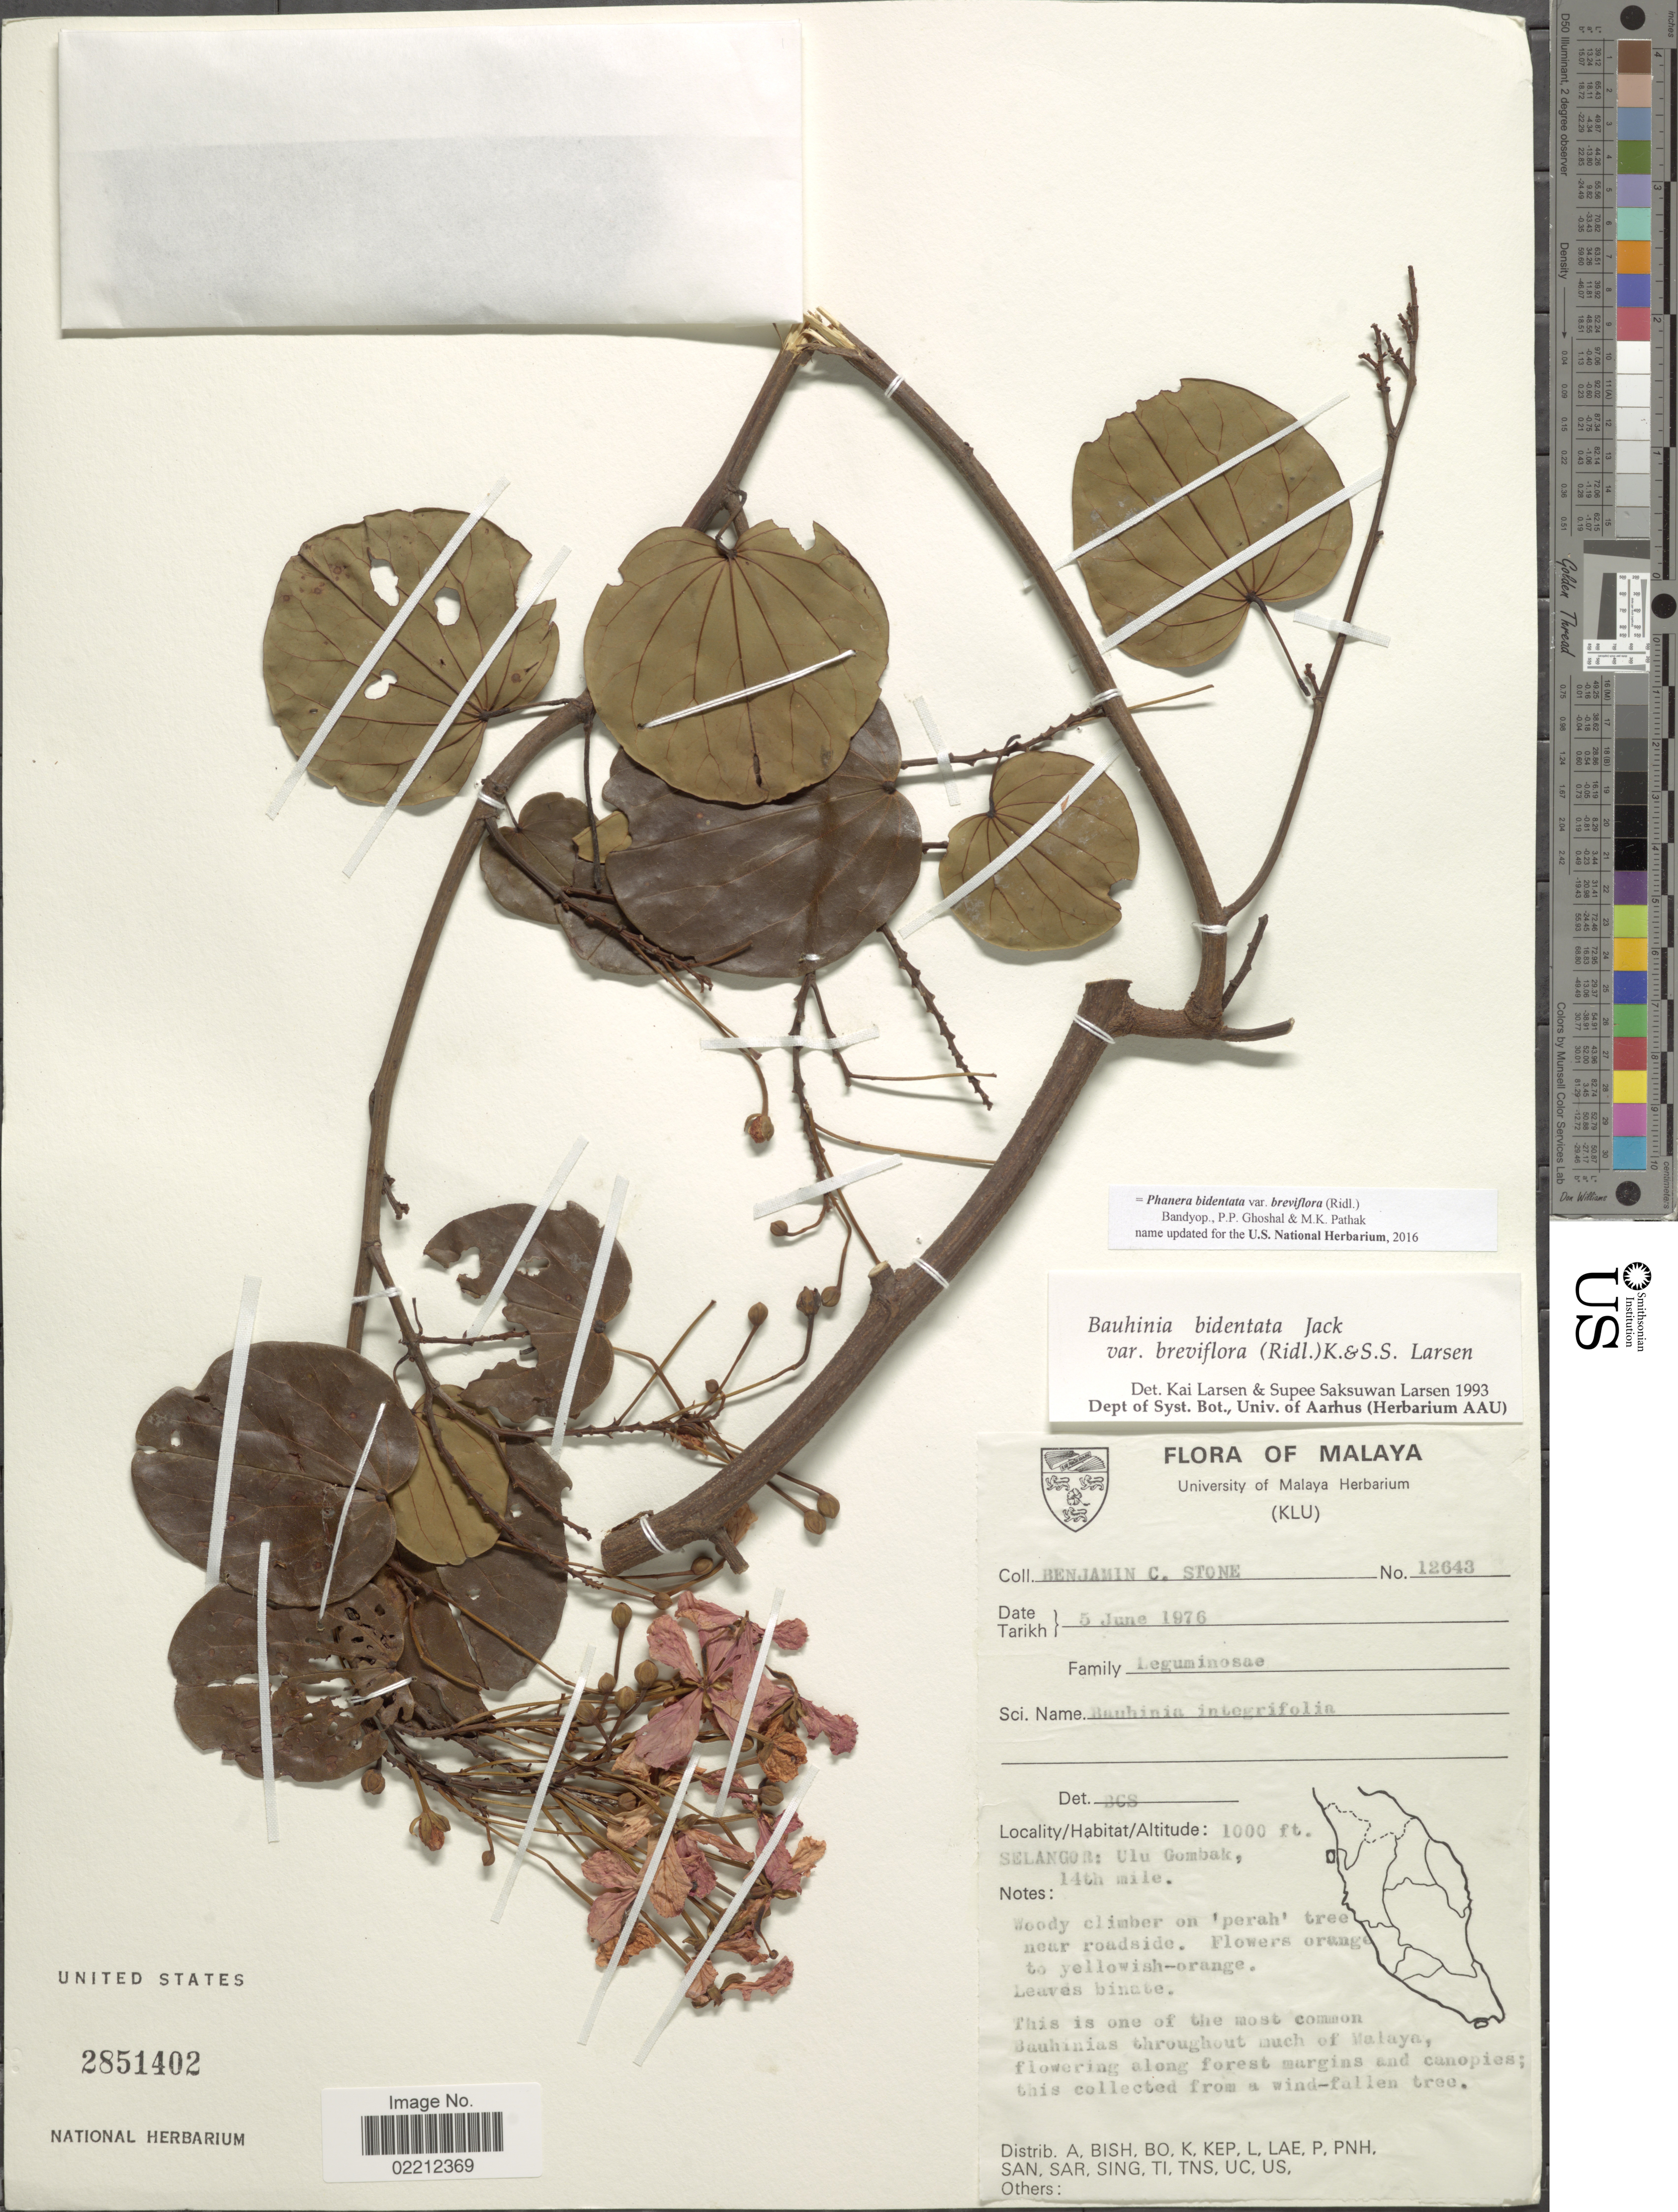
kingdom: Plantae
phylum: Tracheophyta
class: Magnoliopsida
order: Fabales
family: Fabaceae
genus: Phanera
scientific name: Phanera bidentata var. breviflora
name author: (Ridl.) Bandyop. et al.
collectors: B. C. Stone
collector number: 12643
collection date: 1976-06-05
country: Malaysia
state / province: Selangor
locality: Selangor: Ulu Gombak, 14th mile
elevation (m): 305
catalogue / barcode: US 2851402